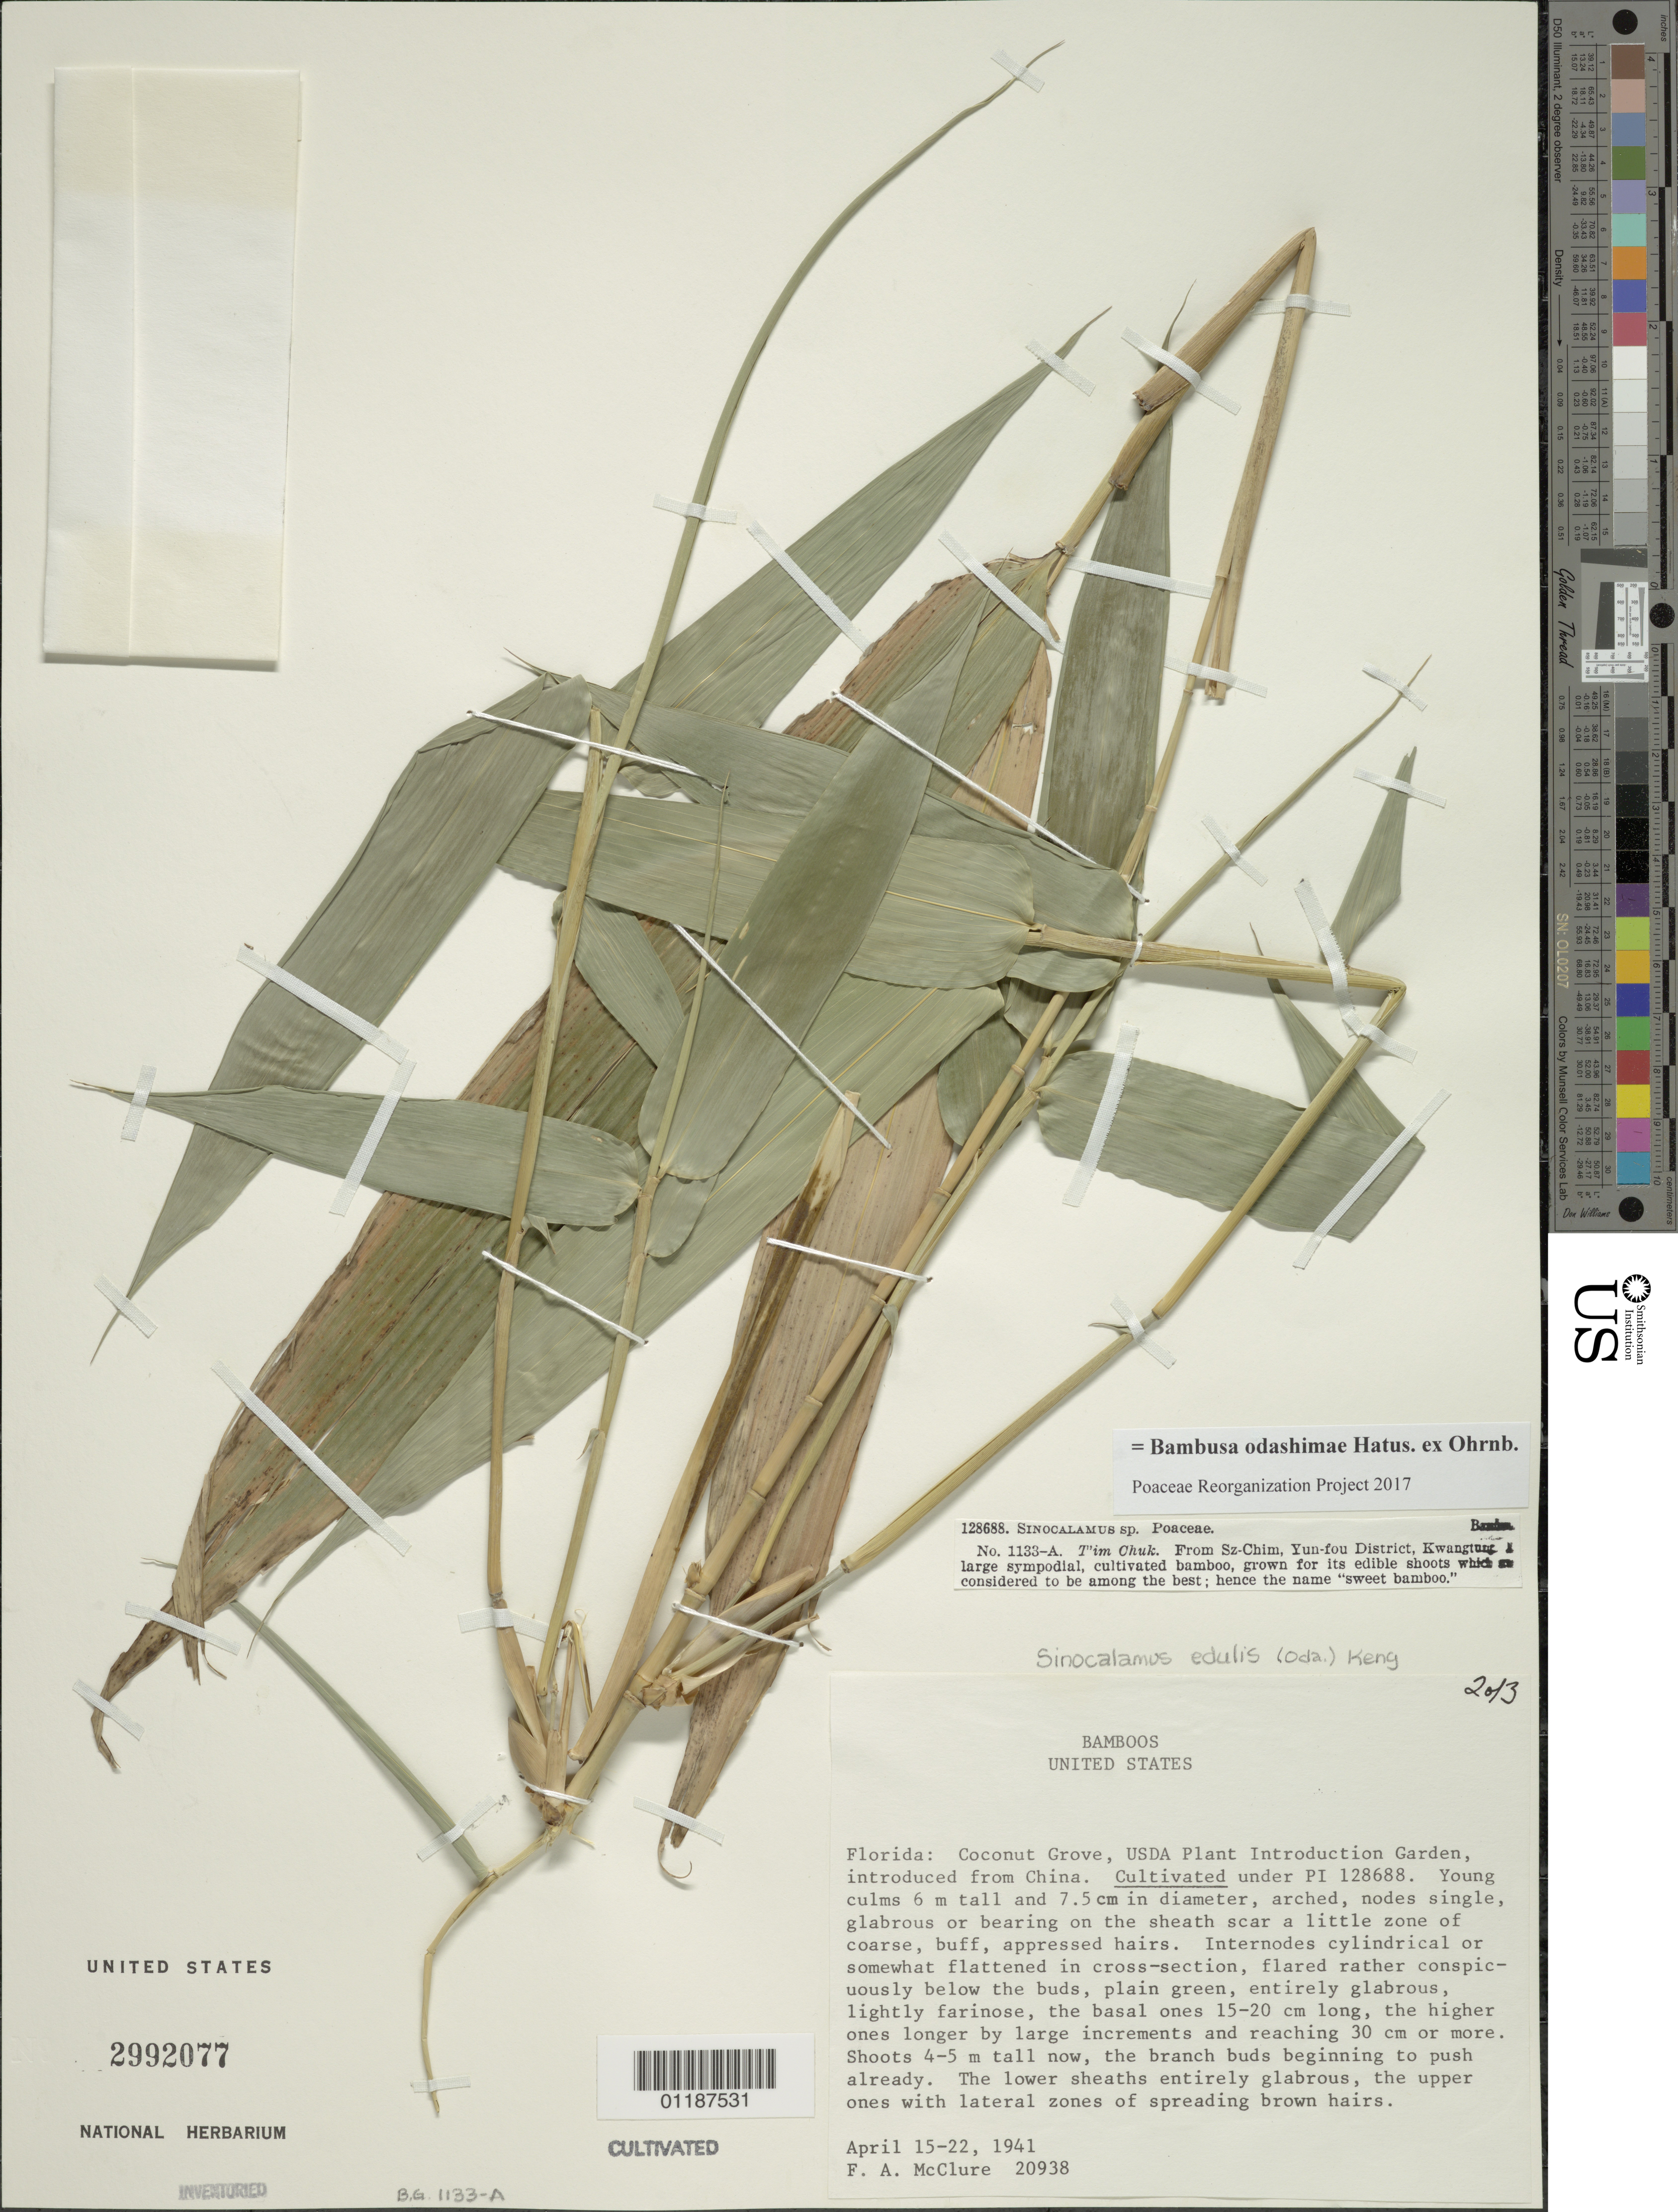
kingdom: Plantae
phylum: Tracheophyta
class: Liliopsida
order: Poales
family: Poaceae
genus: Bambusa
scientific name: Bambusa odashimae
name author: Hatus. ex D.Z. Li & Stapleton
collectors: F. A. McClure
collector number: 20938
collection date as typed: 15 Apr 1941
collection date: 1941-04-15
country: United States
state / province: Florida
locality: Coconut Grove, USDA, Plant Introduction Garden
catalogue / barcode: US 2992077